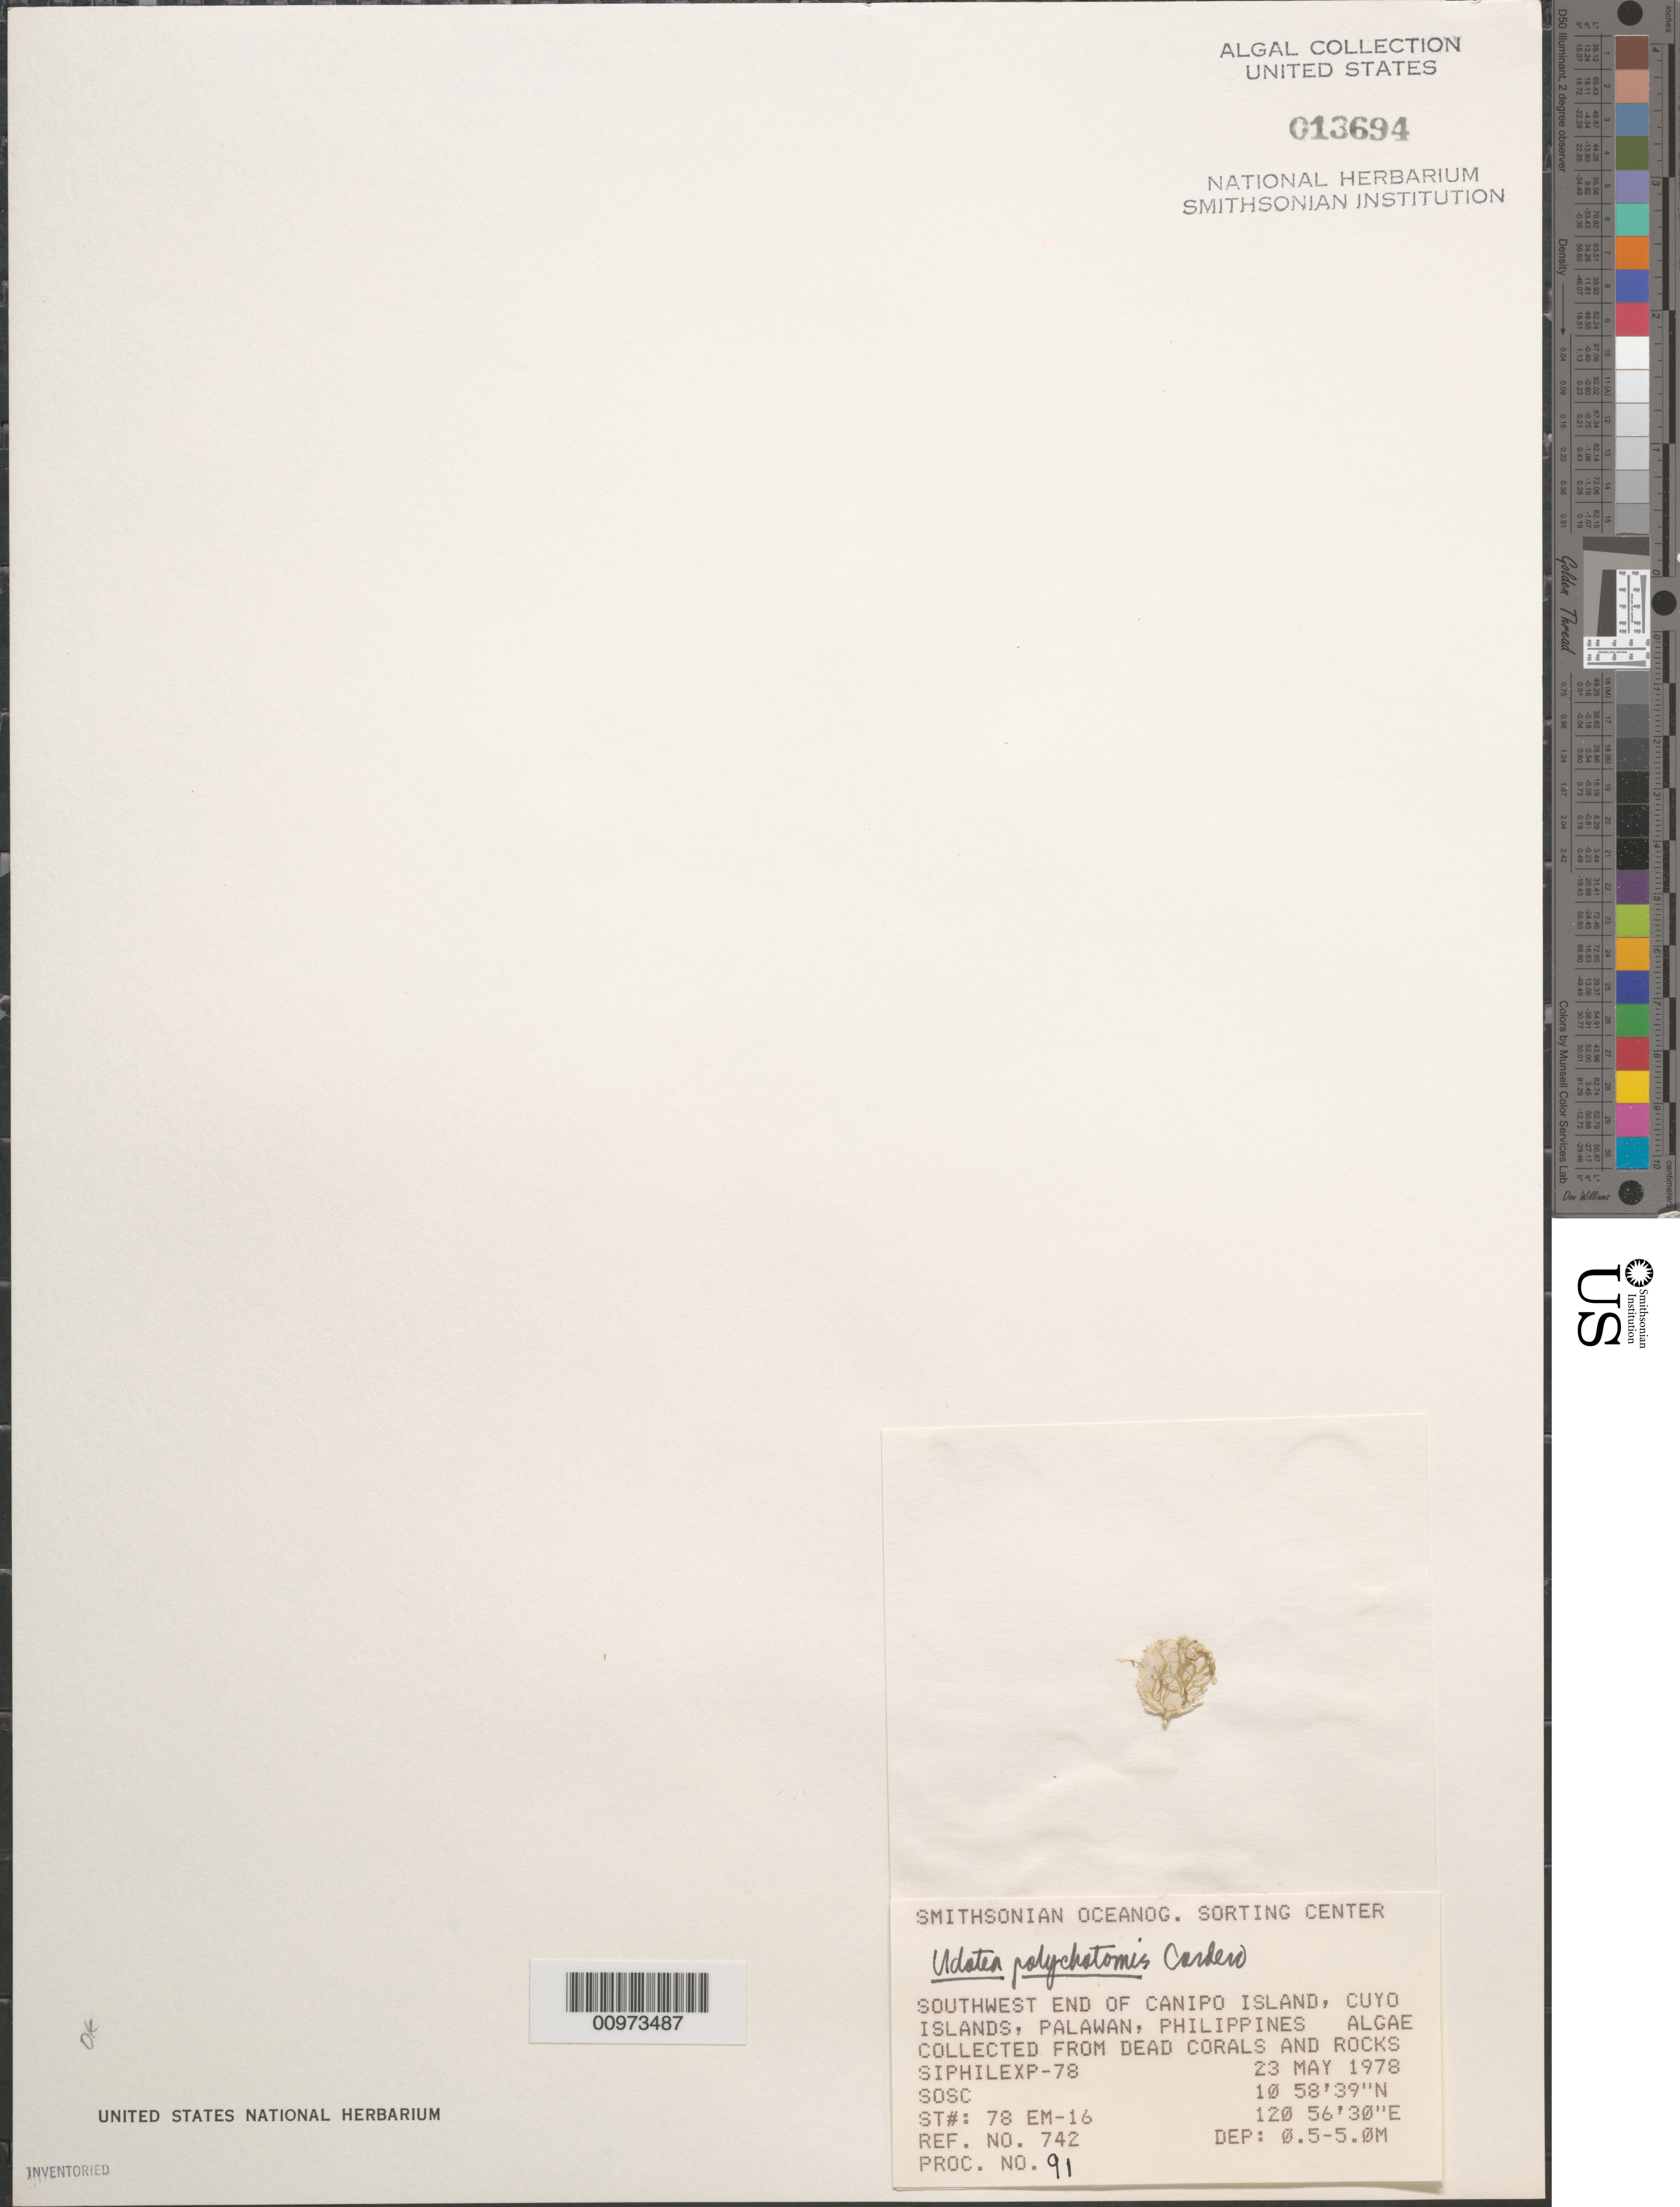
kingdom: Plantae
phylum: Chlorophyta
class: Ulvophyceae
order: Bryopsidales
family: Udoteaceae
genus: Udotea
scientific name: Udotea polychotomis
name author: Cordero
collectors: SOSC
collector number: Station 78 EM-16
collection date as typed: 23 May 1978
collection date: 1978-05-23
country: Philippines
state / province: Mimaropa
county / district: Palawan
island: Canipo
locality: Southwest end of island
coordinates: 10 58' 39" N, 120 56' 30" E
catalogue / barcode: US 13694